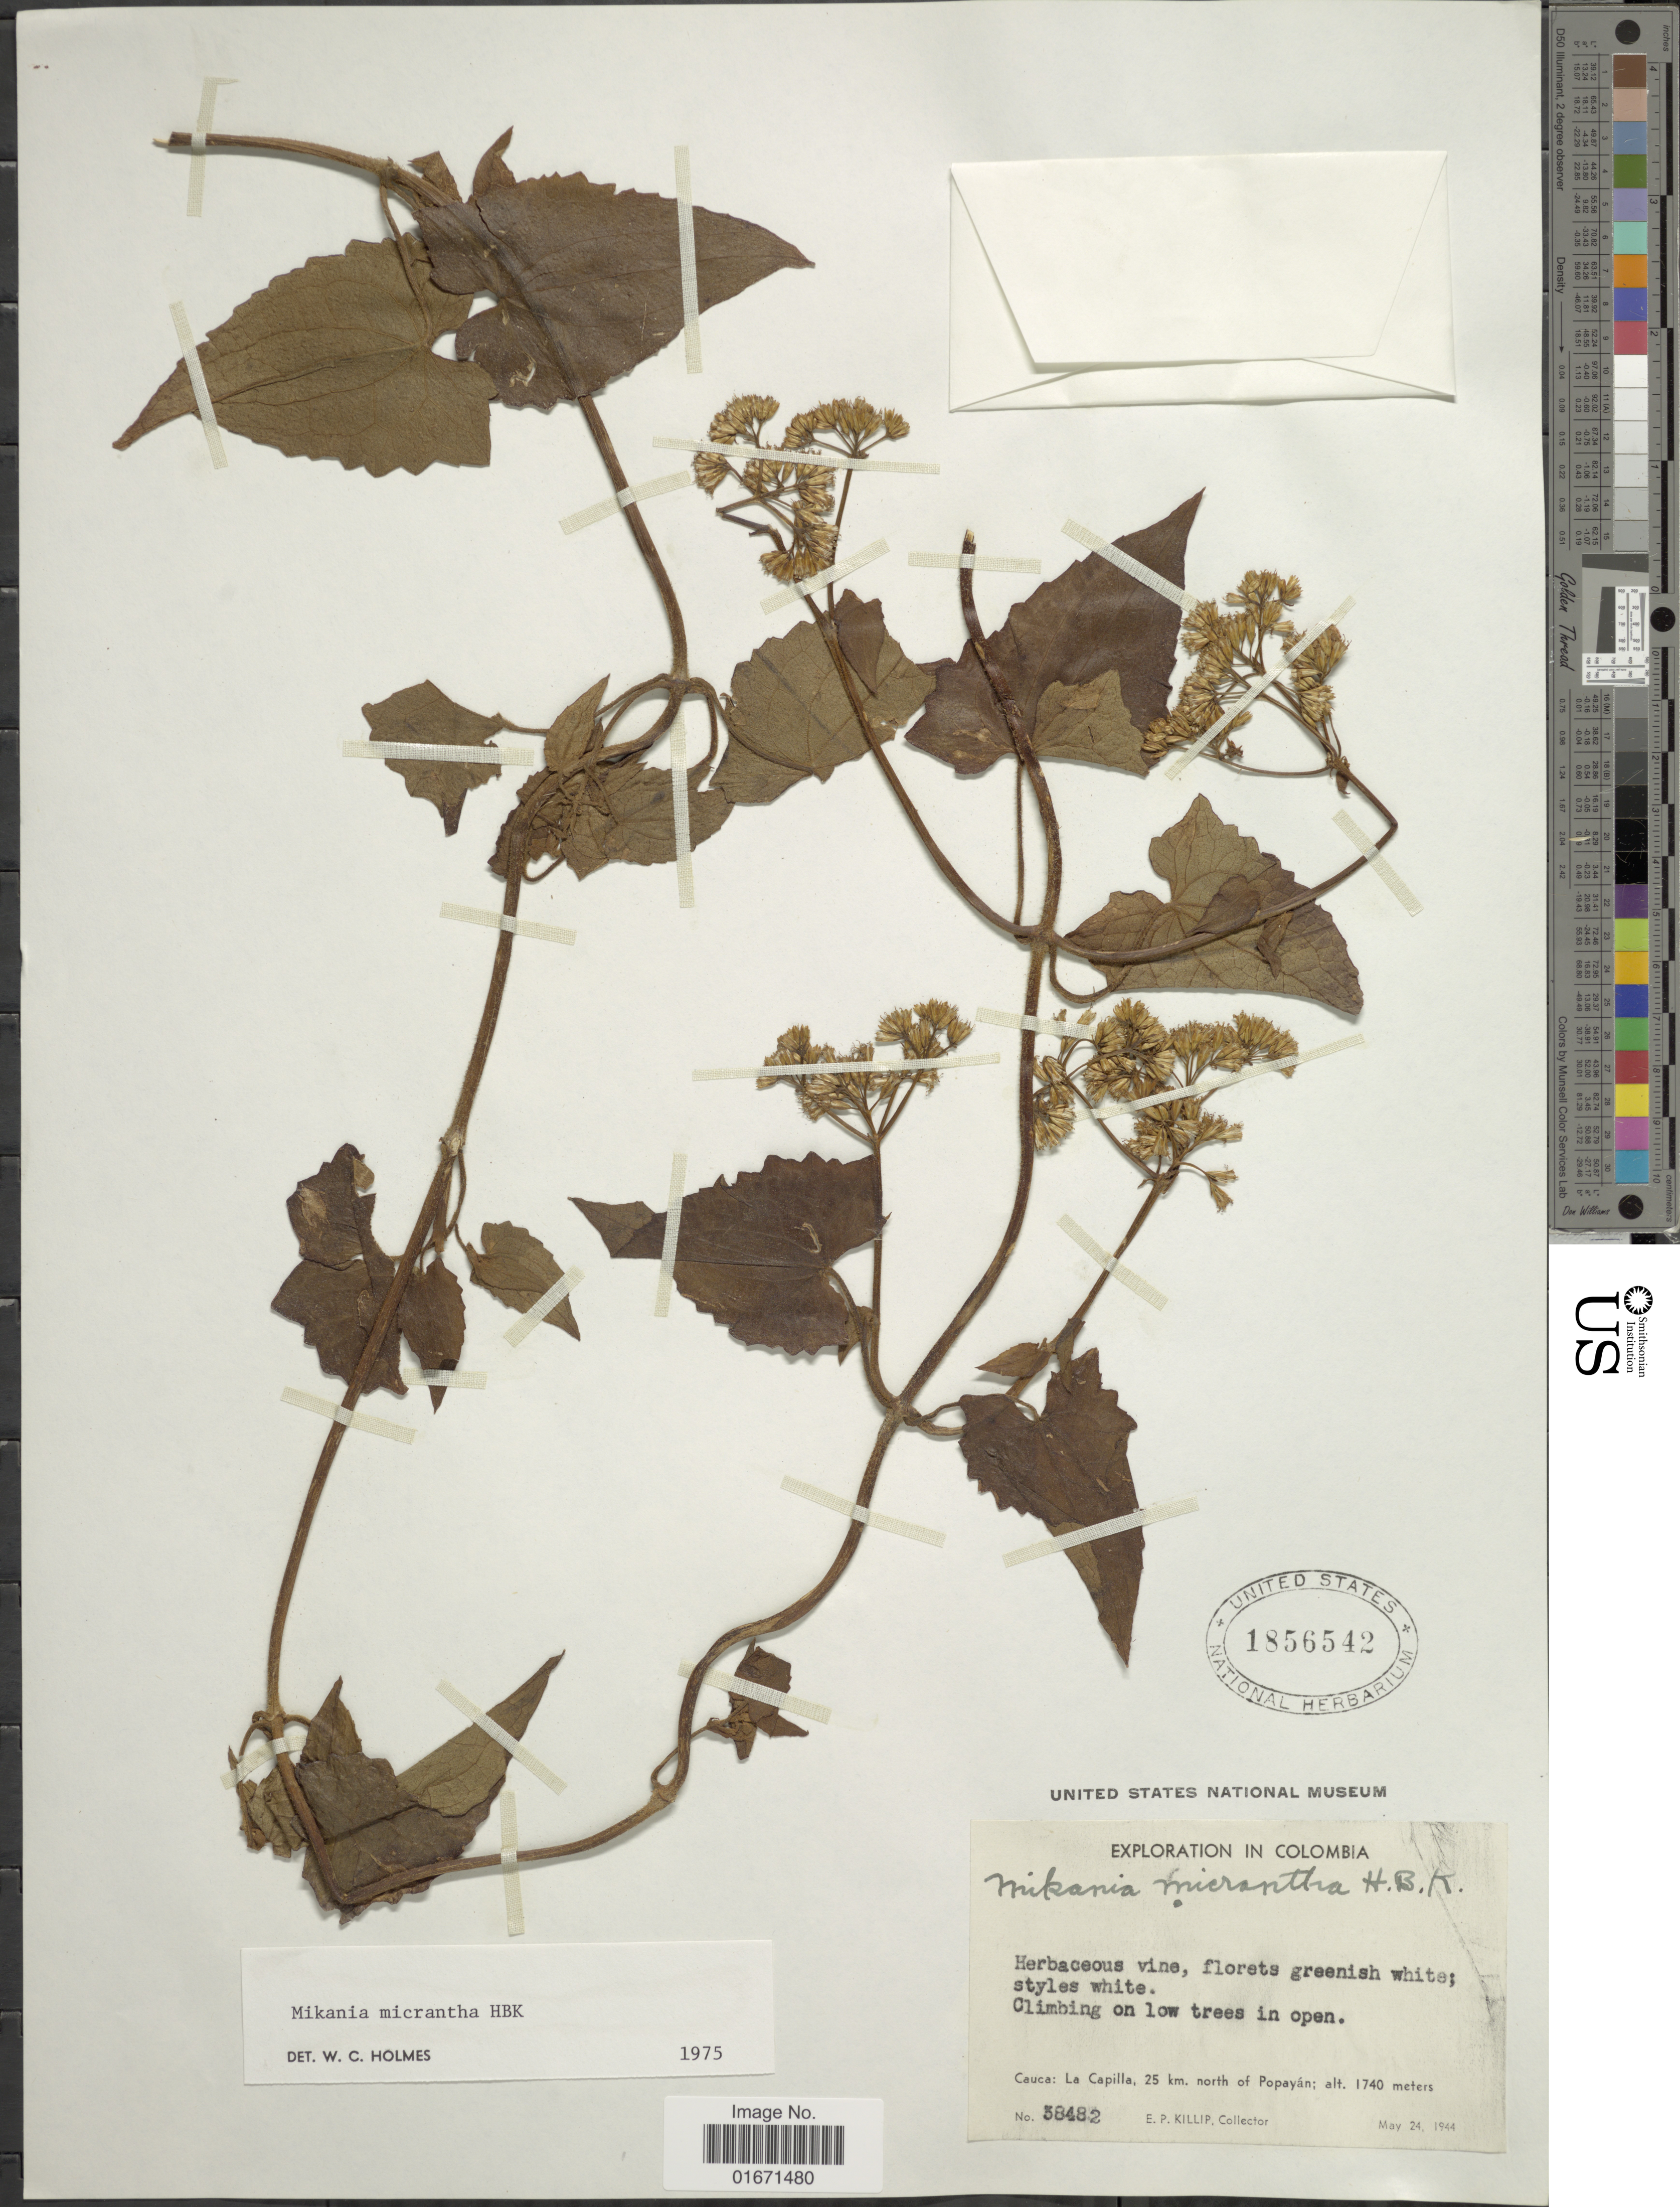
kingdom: Plantae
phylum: Tracheophyta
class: Magnoliopsida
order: Asterales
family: Asteraceae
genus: Mikania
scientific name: Mikania micrantha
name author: Kunth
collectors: E. P. Killip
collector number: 38482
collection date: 1944-05-24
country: Colombia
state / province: Cauca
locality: Cauca: La Capilla, 25 km. north of Popayán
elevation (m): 1740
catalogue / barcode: US 1856542